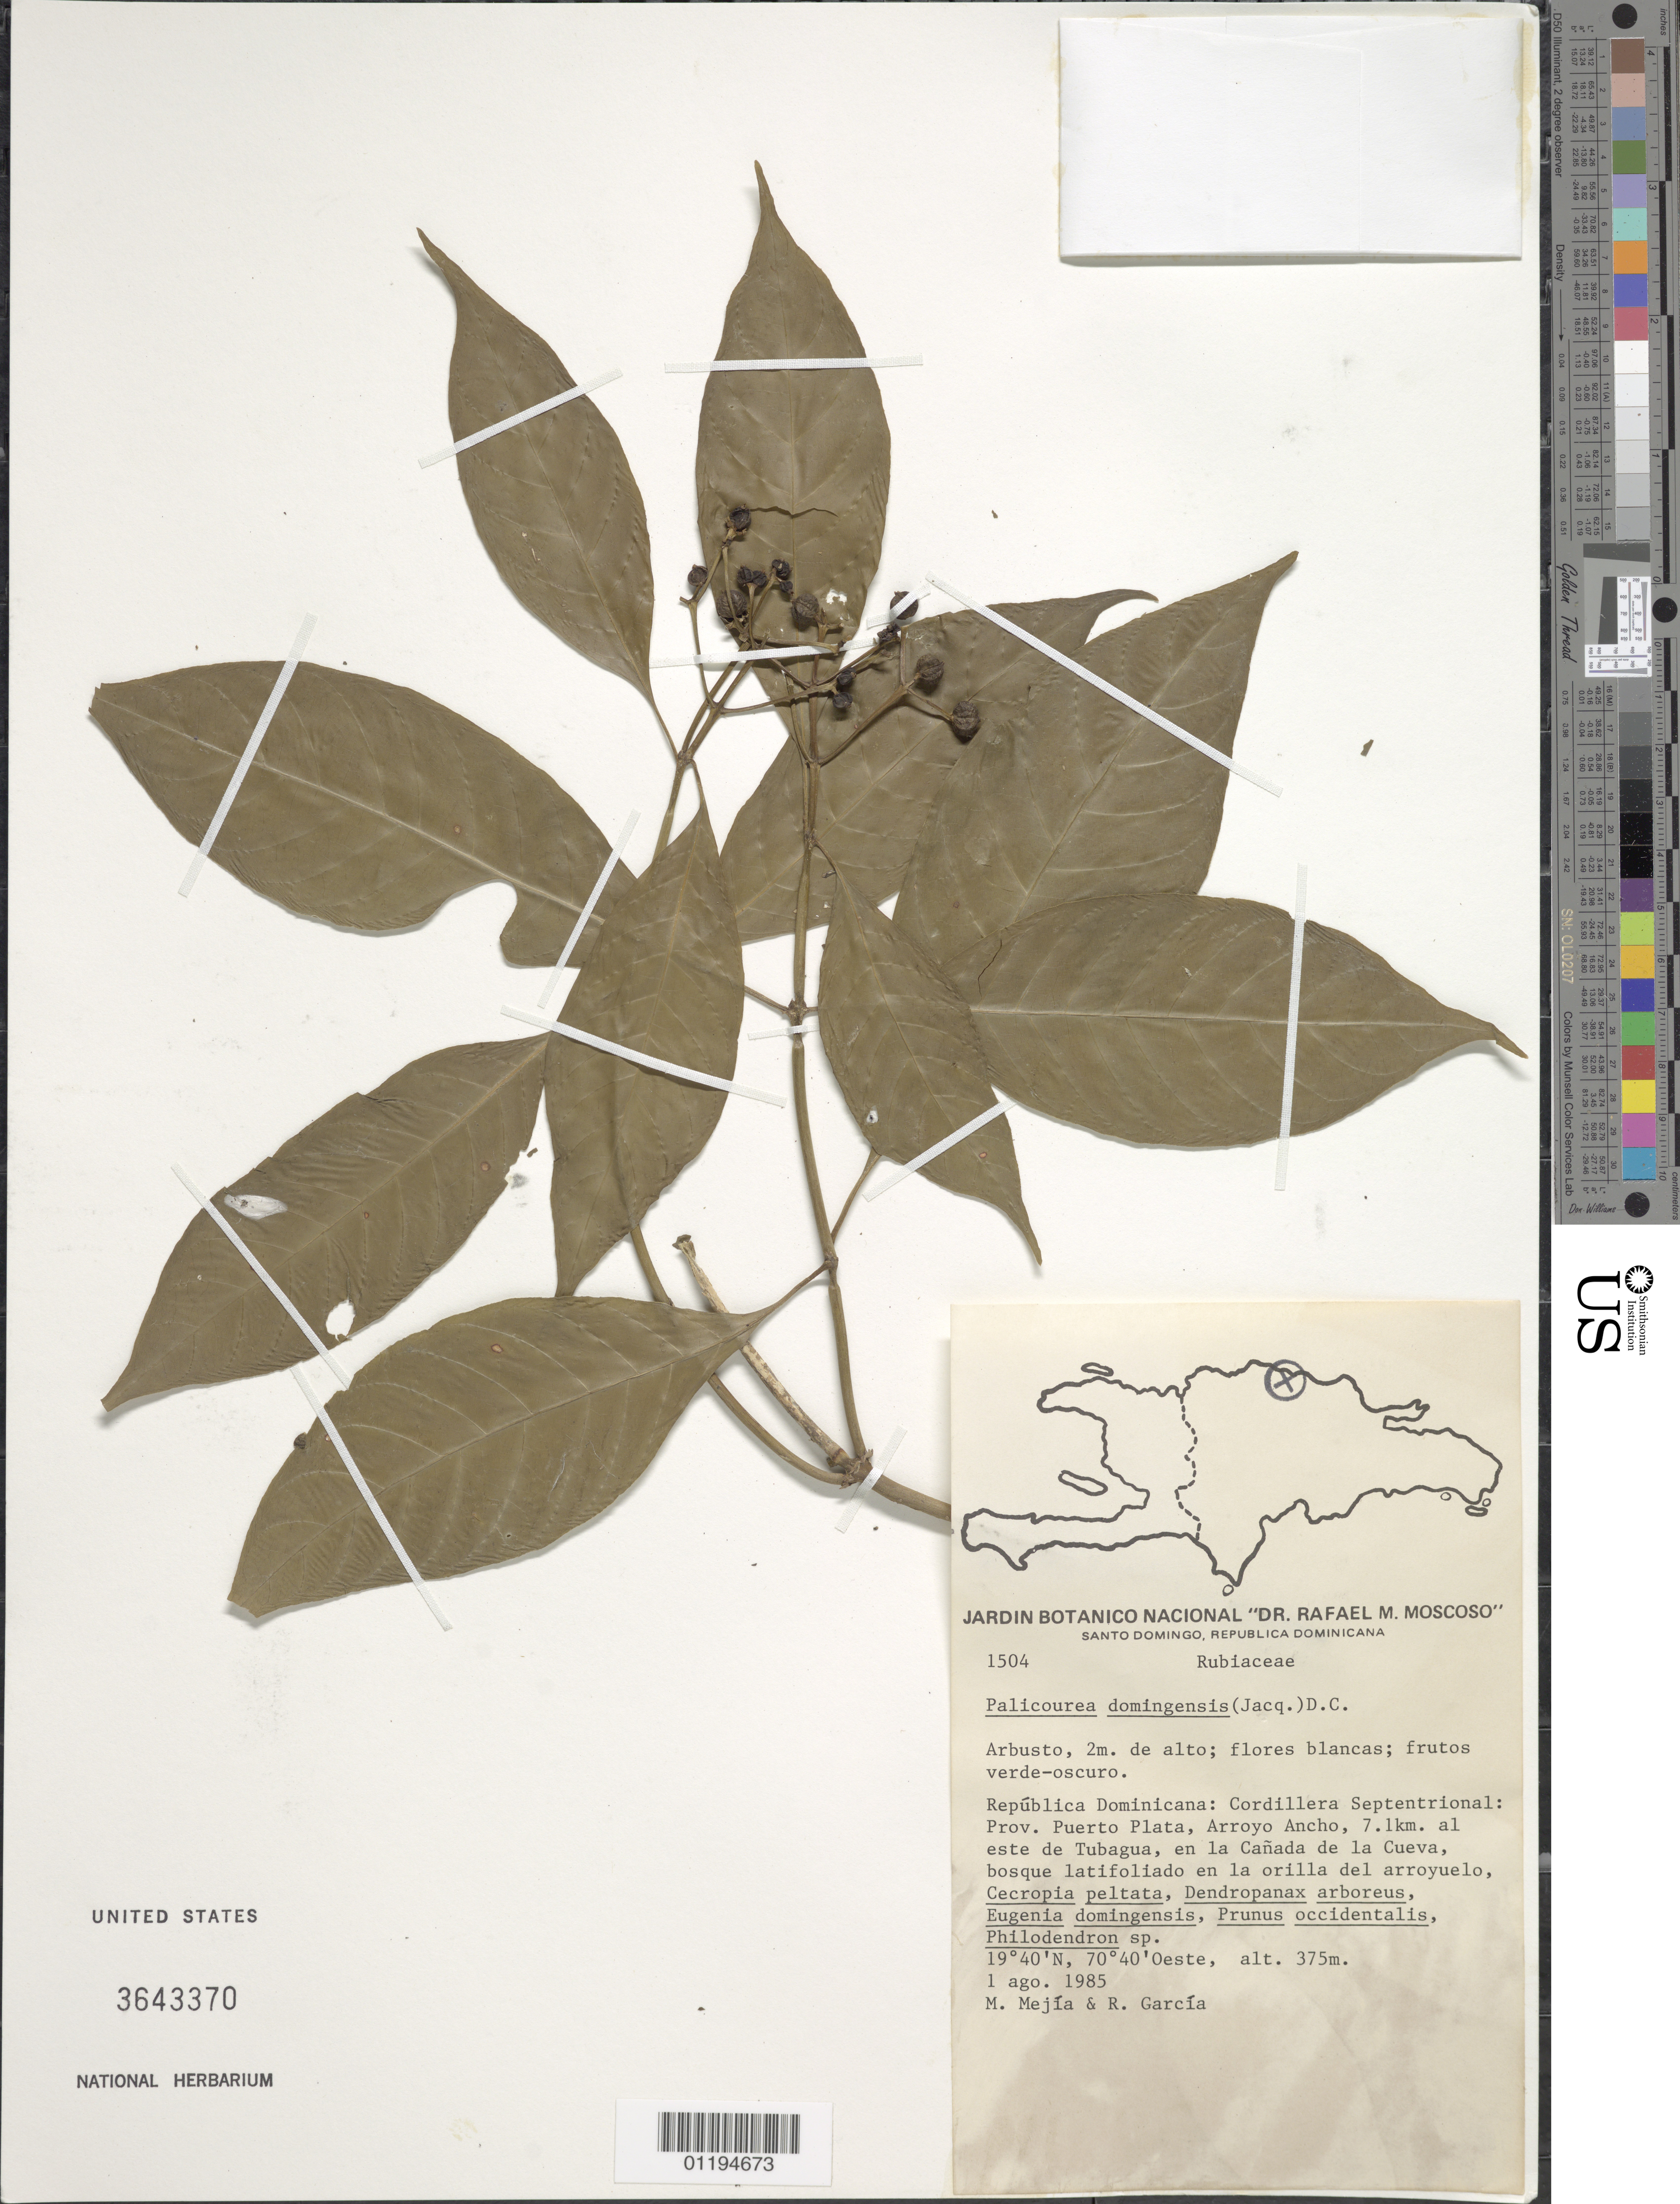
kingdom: Plantae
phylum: Tracheophyta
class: Magnoliopsida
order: Gentianales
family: Rubiaceae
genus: Palicourea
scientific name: Palicourea domingensis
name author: (Jacq.) DC.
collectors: M. Mejia & R. Garcia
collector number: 1504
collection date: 1985-08-01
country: Dominican Republic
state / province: Puerto Plata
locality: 7.1 km E of Tubagua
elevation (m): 375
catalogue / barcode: US 3643370